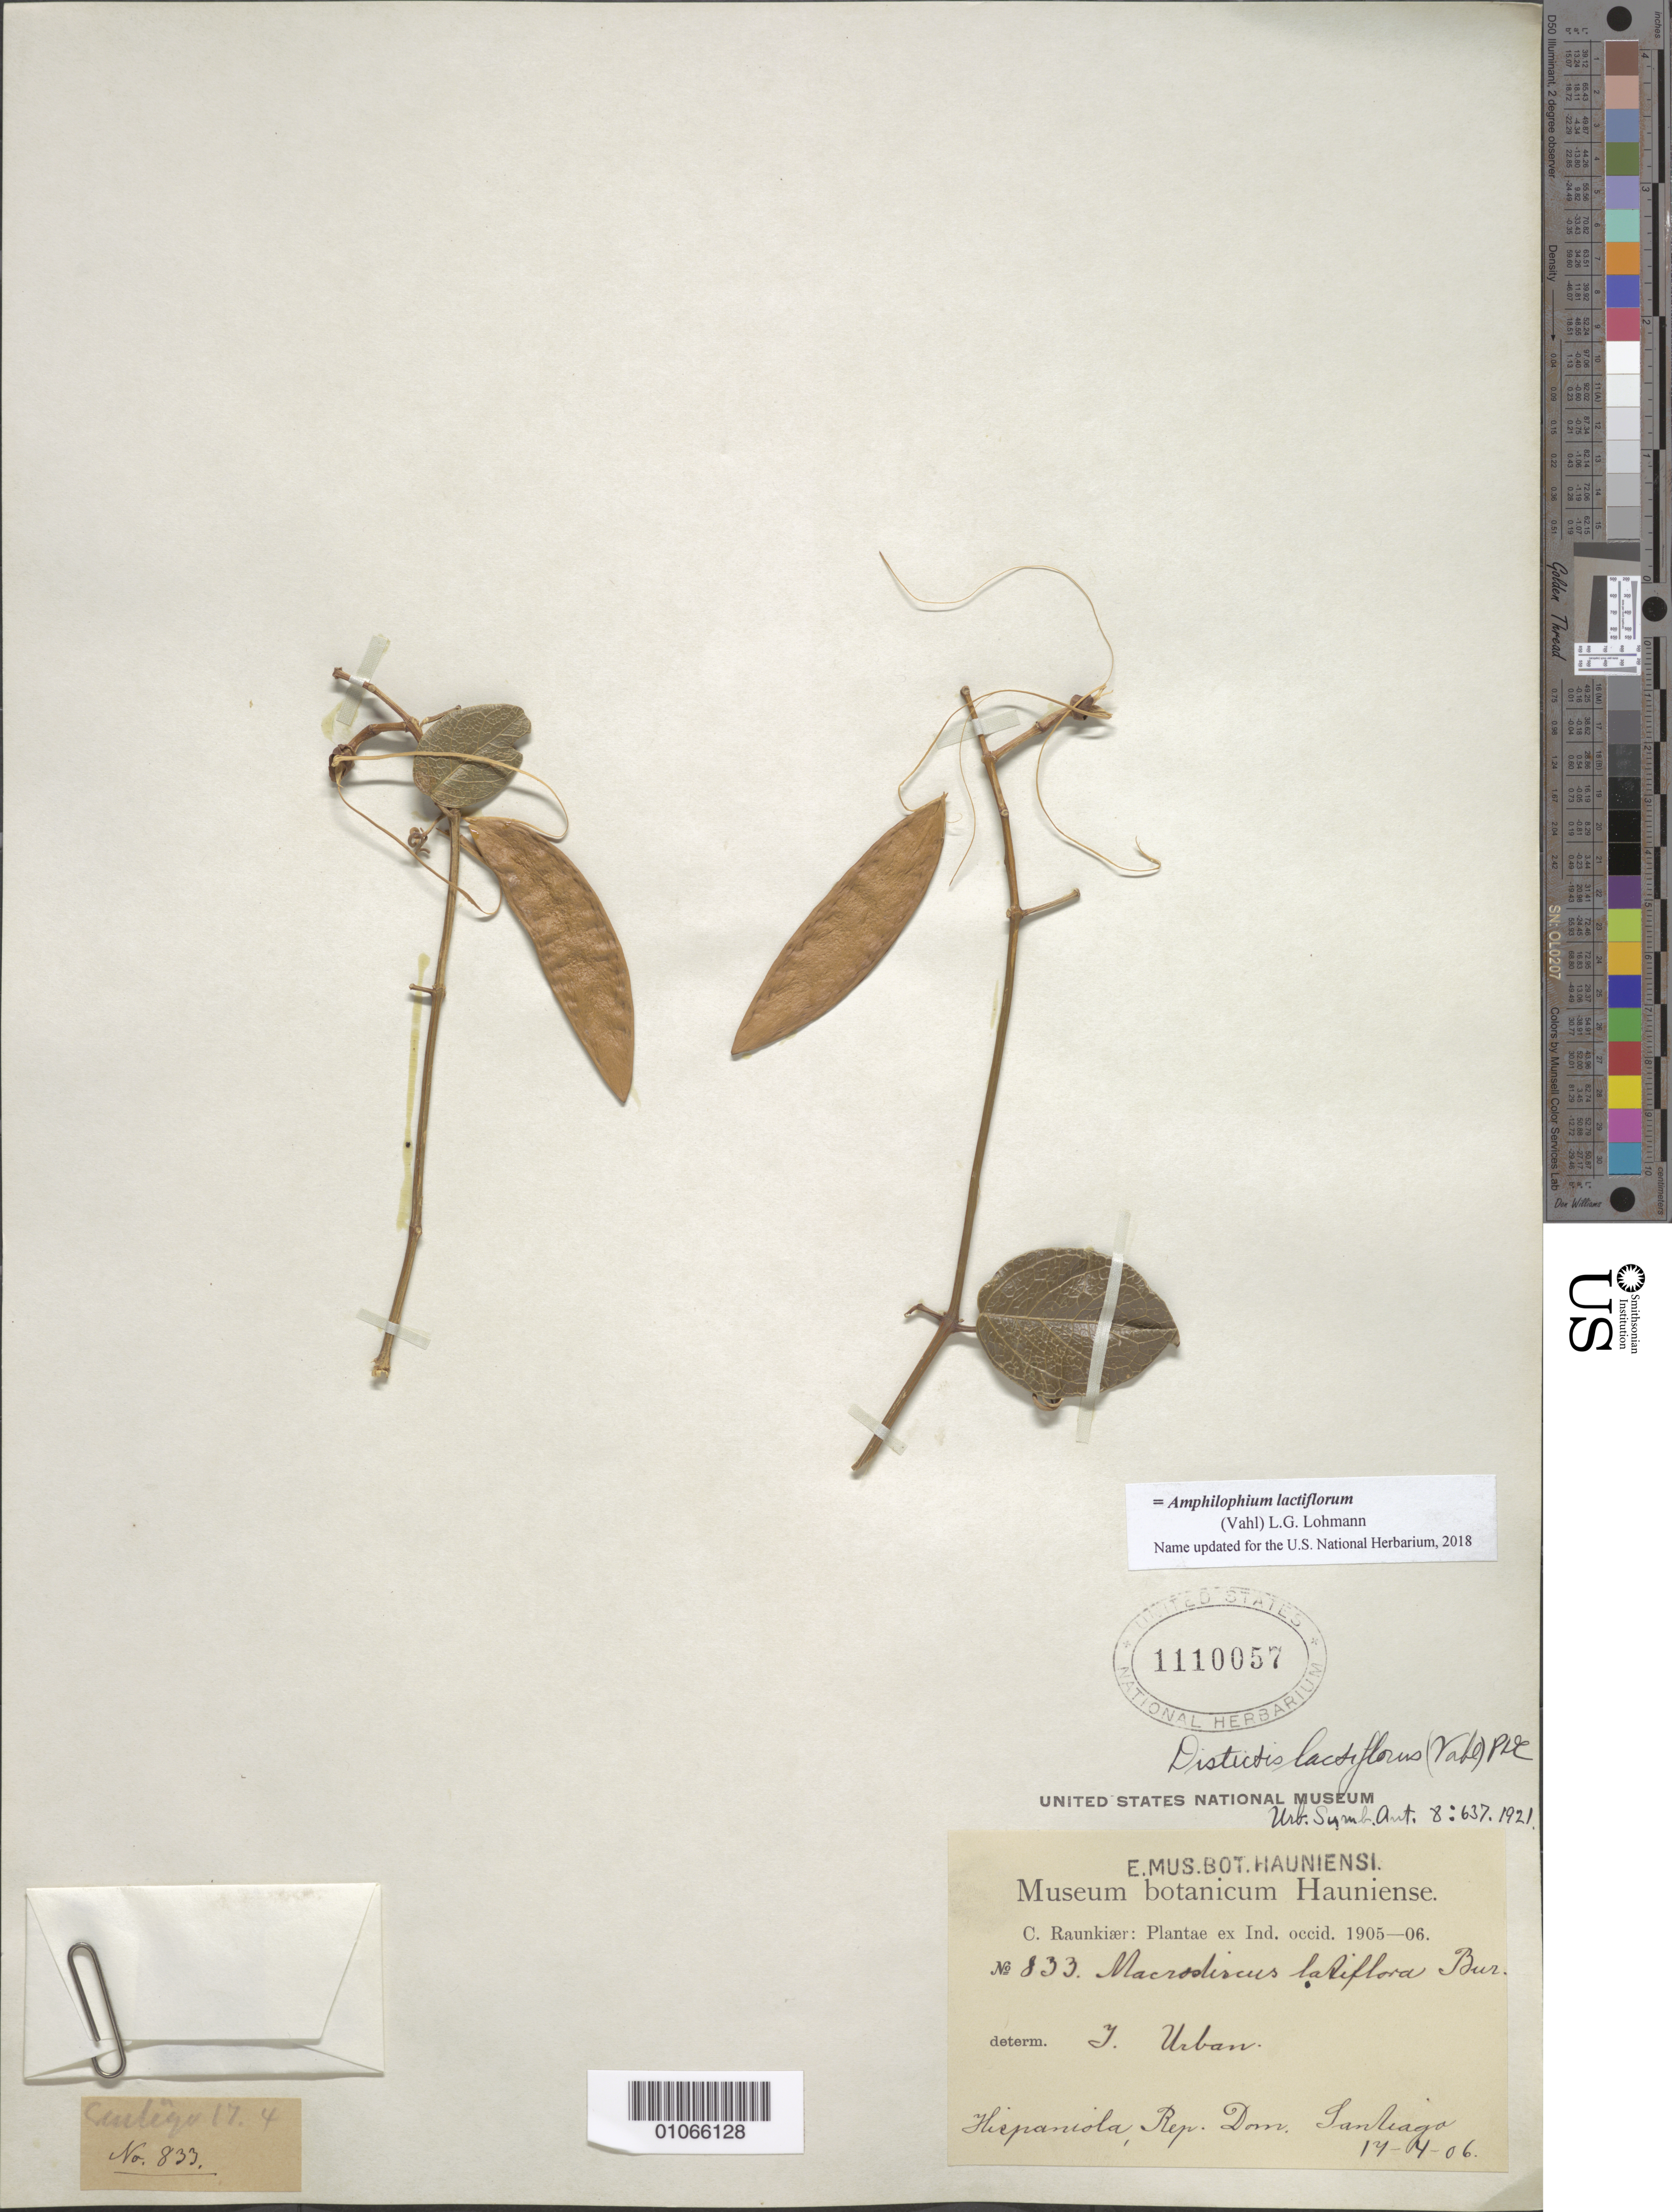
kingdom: Plantae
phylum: Tracheophyta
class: Magnoliopsida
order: Lamiales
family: Bignoniaceae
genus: Amphilophium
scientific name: Amphilophium lactiflorum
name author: (Vahl) L.G. Lohmann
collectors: C. C. Raunkiaer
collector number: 833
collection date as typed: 14 Apr 1906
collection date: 1906-04-17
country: Dominican Republic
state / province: Santiago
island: Hispaniola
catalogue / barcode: US 1110057